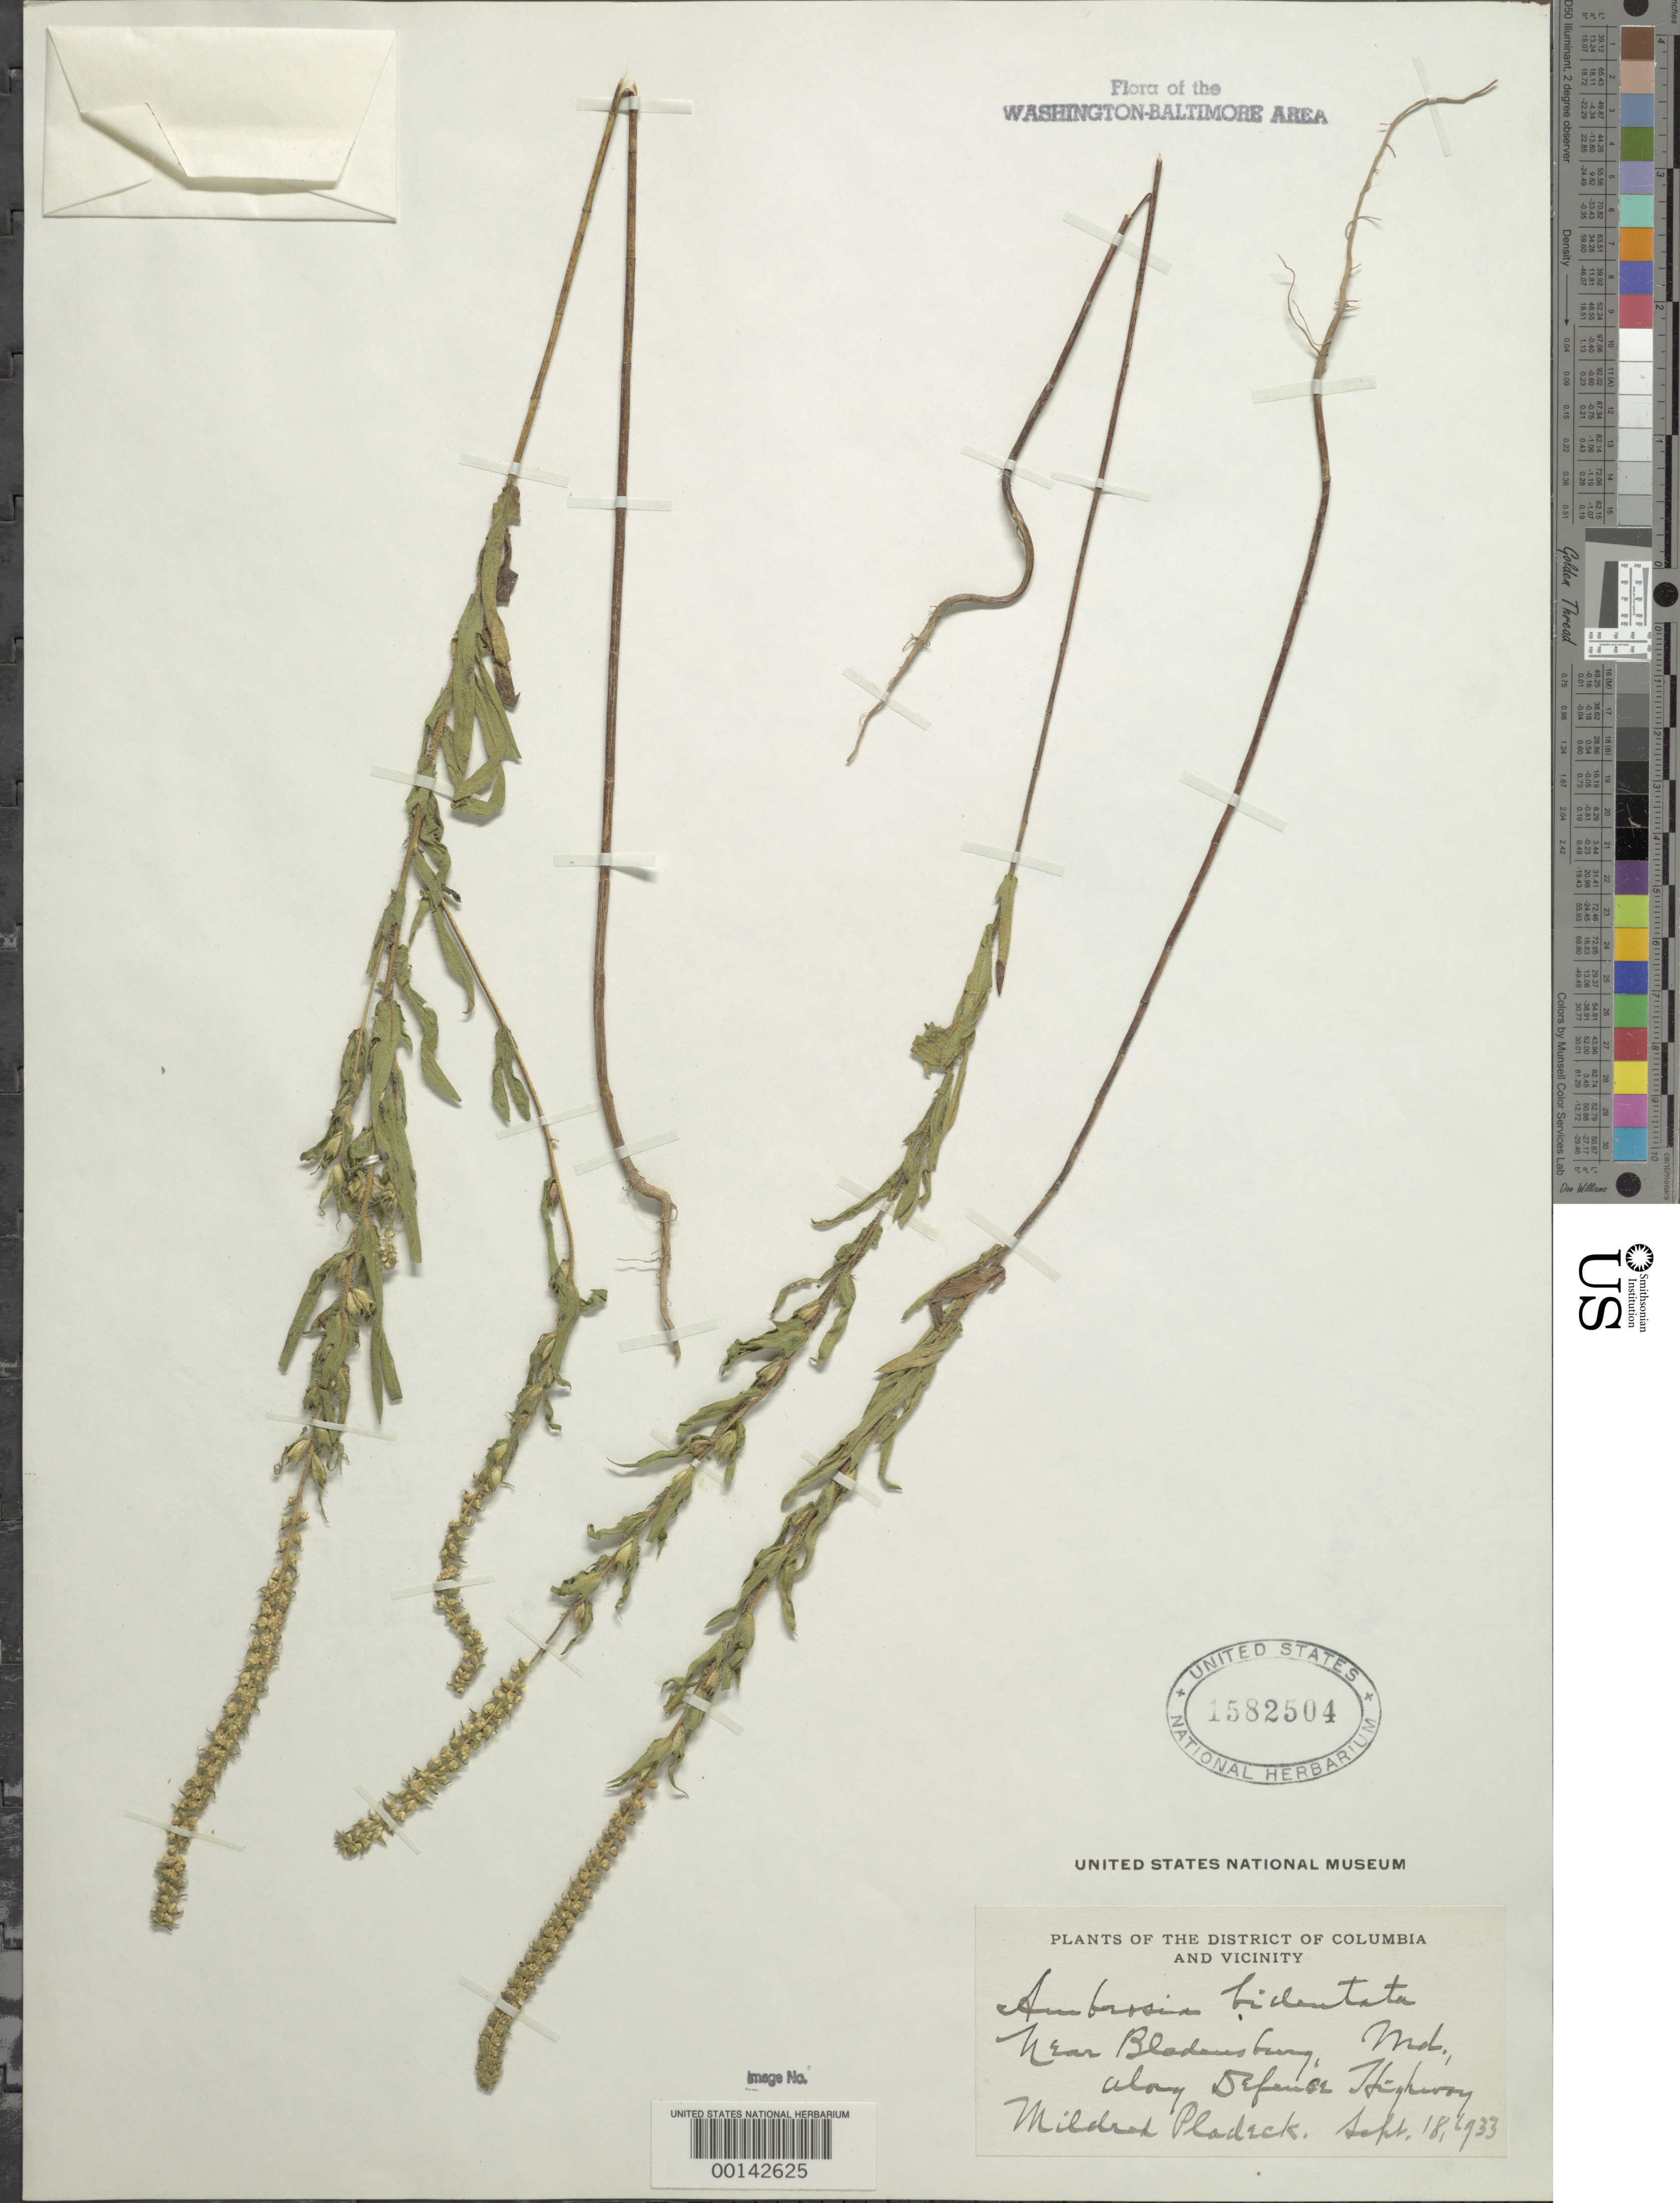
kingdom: Plantae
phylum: Tracheophyta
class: Magnoliopsida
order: Asterales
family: Asteraceae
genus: Ambrosia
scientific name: Ambrosia bidentata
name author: Michx.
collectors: M. Pladeck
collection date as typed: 18 Sep 1933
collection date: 1933-09-18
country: United States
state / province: Maryland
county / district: Prince George's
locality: Defense Highway near Bladensburg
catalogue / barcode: US 1582504